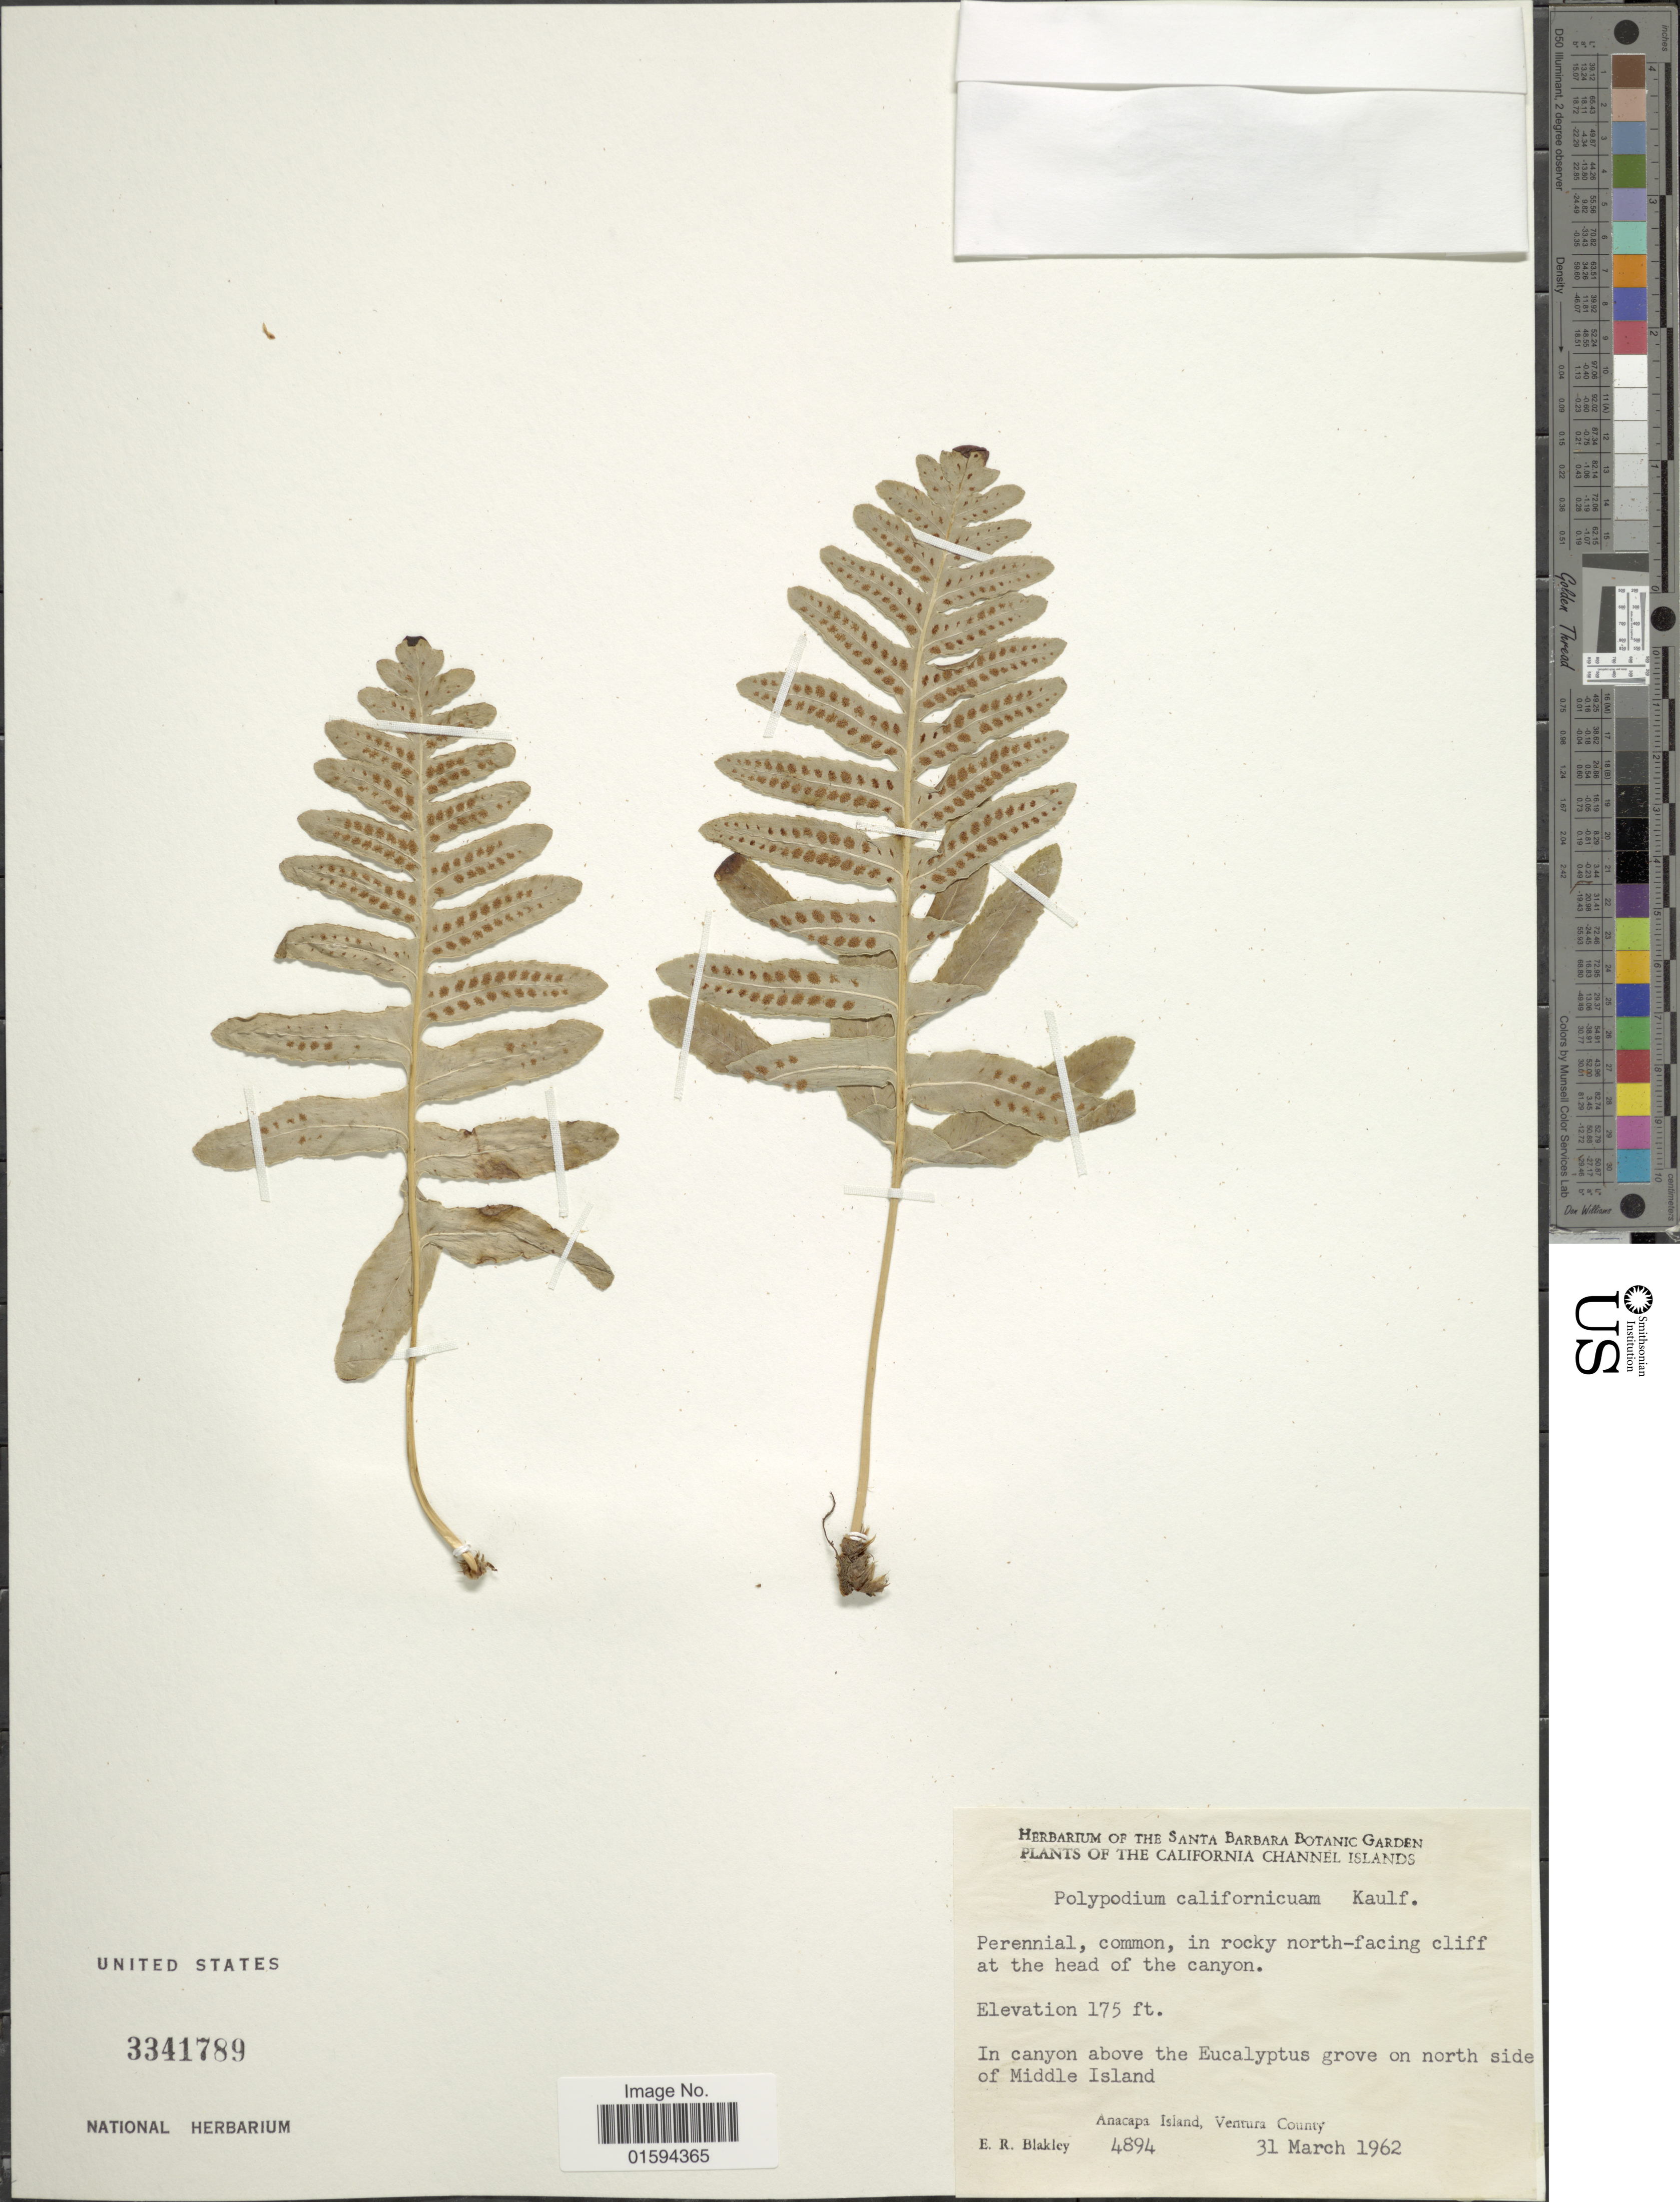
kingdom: Plantae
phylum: Tracheophyta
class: Polypodiopsida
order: Polypodiales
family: Polypodiaceae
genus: Polypodium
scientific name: Polypodium californicum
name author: Kaulf.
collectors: E. R. Blakley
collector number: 4894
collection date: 1962-03-31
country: United States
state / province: California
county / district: Ventura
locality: California Channel Islands, in rocky north-facing cliff at the end of the canyon, in canyon above the Eucalyptus grove on north side of Middle Island, Anacapa Island, Ventura County.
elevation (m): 53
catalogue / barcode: US 3341789